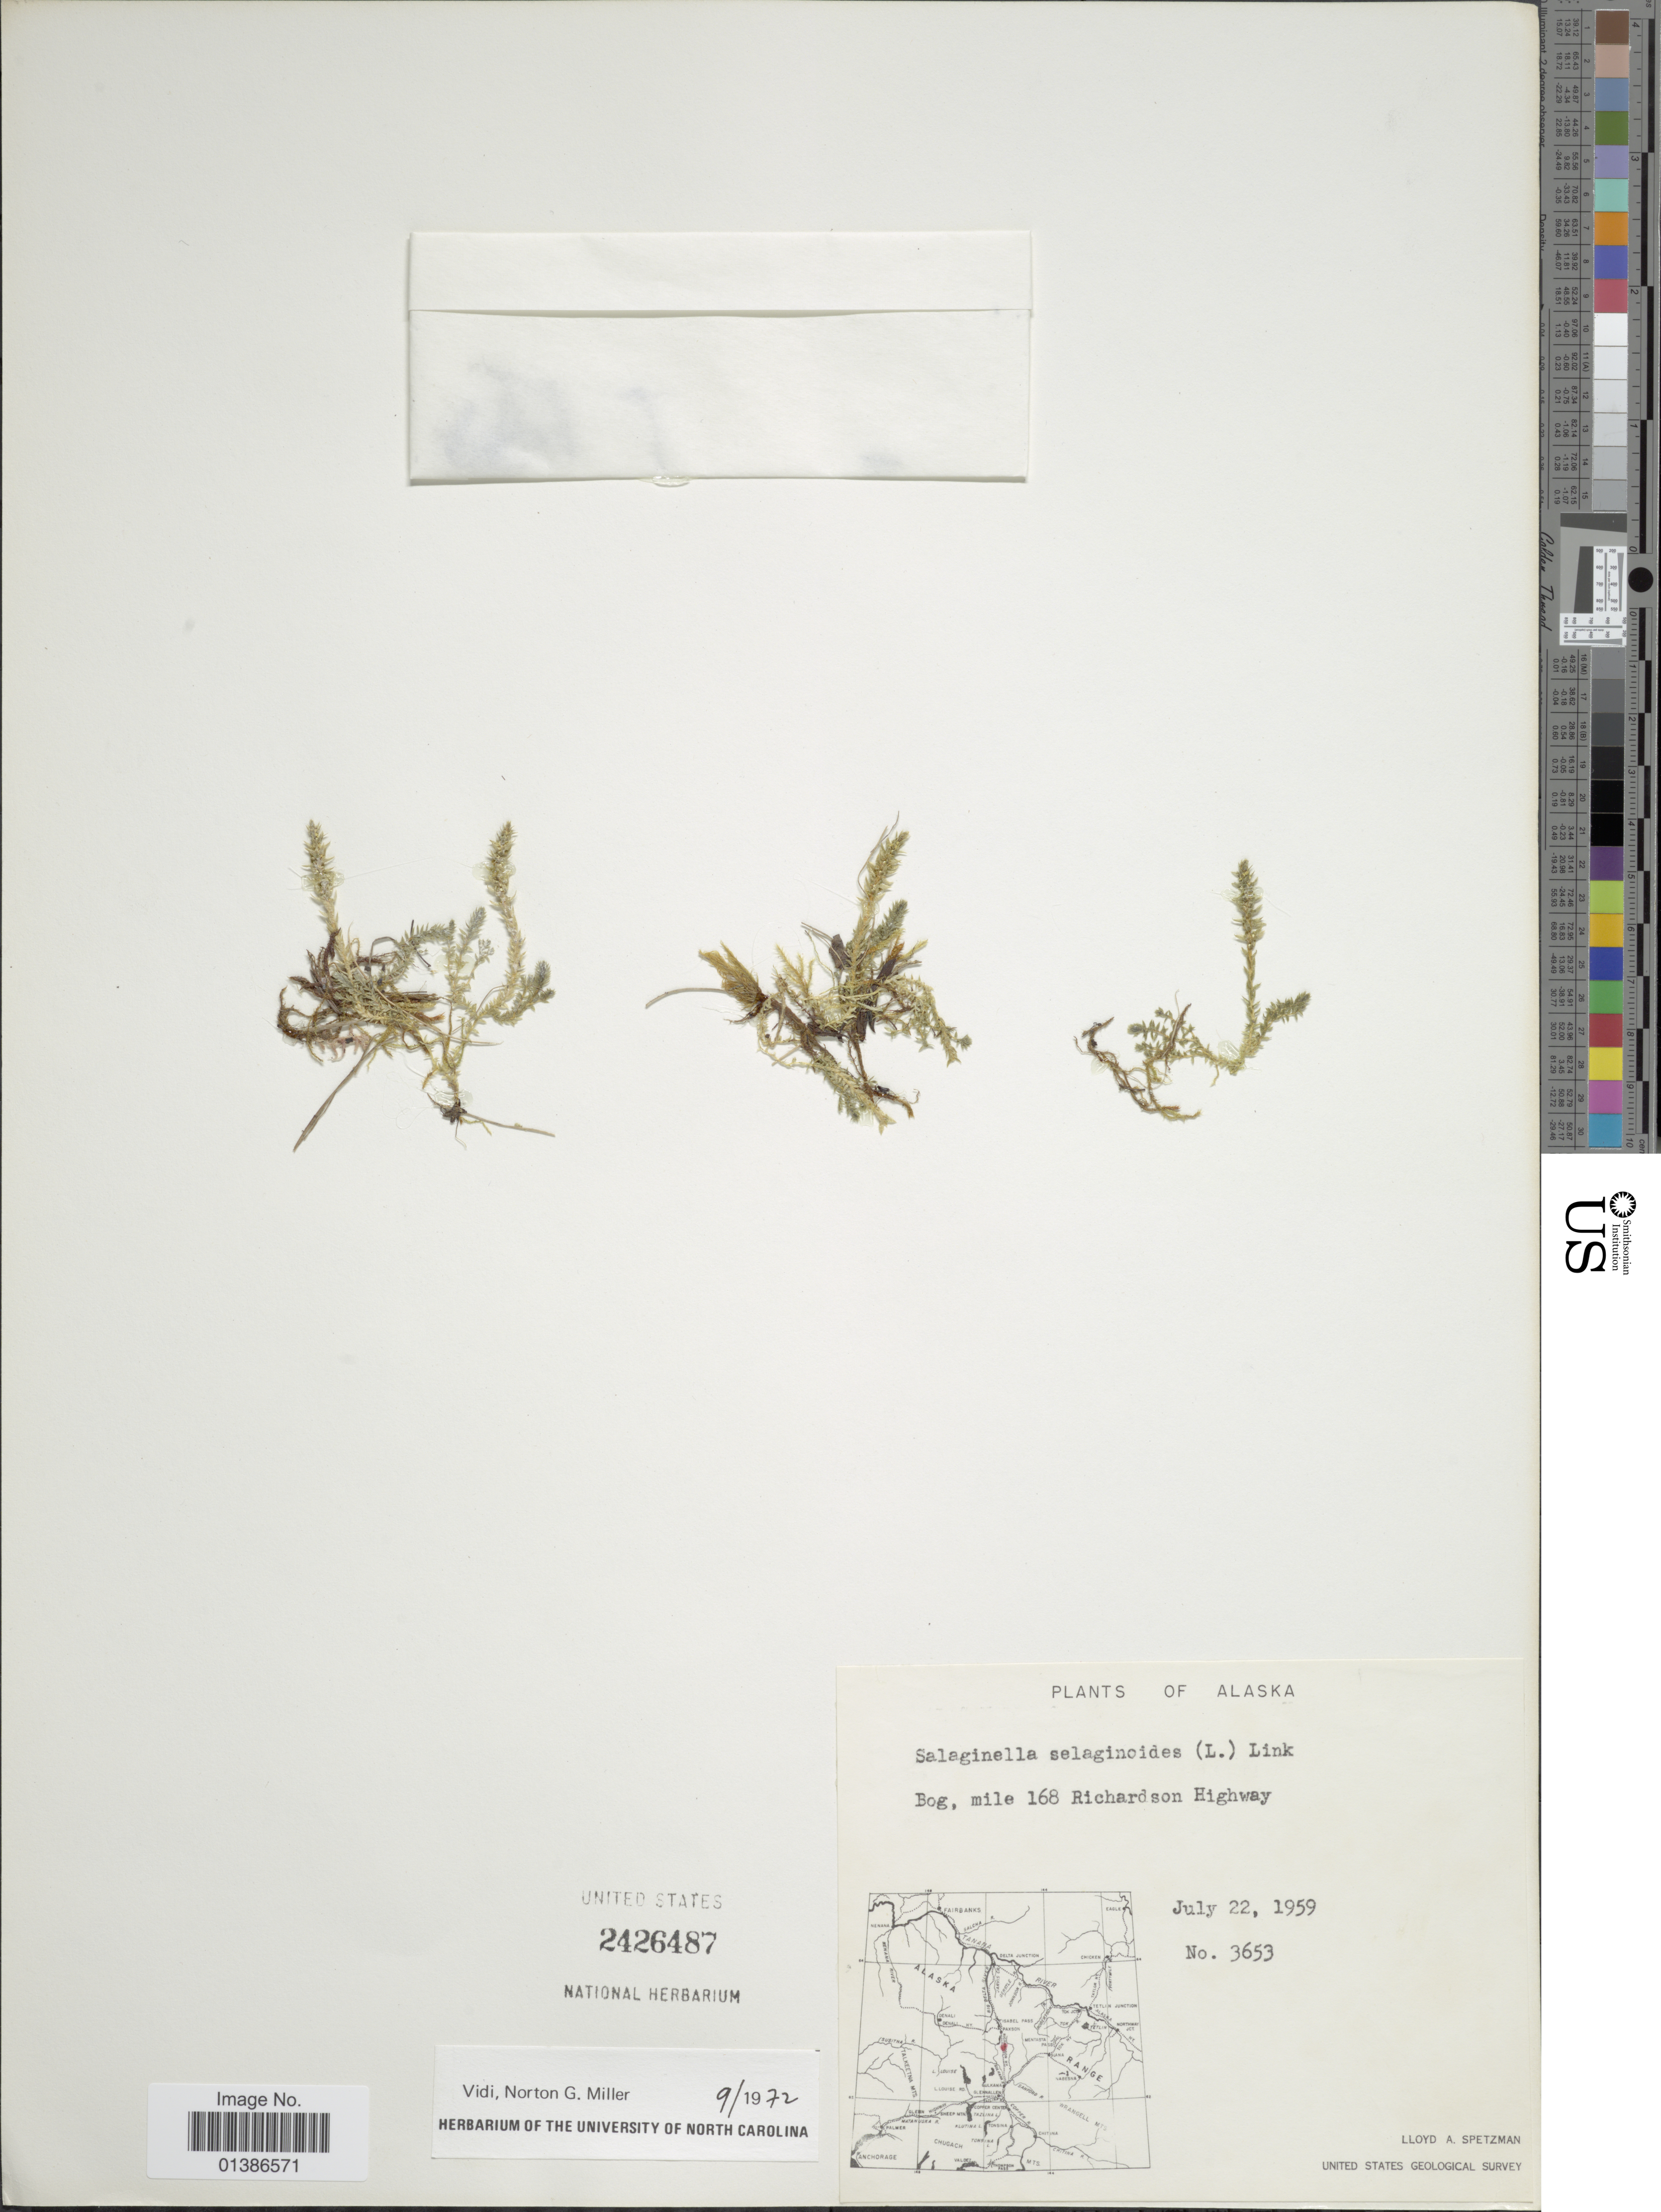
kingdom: Plantae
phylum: Tracheophyta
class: Lycopodiopsida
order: Selaginellales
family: Selaginellaceae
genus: Selaginella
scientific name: Selaginella selaginoides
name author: (L.) Link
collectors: L. Spetzman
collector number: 3653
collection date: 1959-07-22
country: United States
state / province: Alaska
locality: Bog, mile 168 Richardson Highway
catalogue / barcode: US 2426487